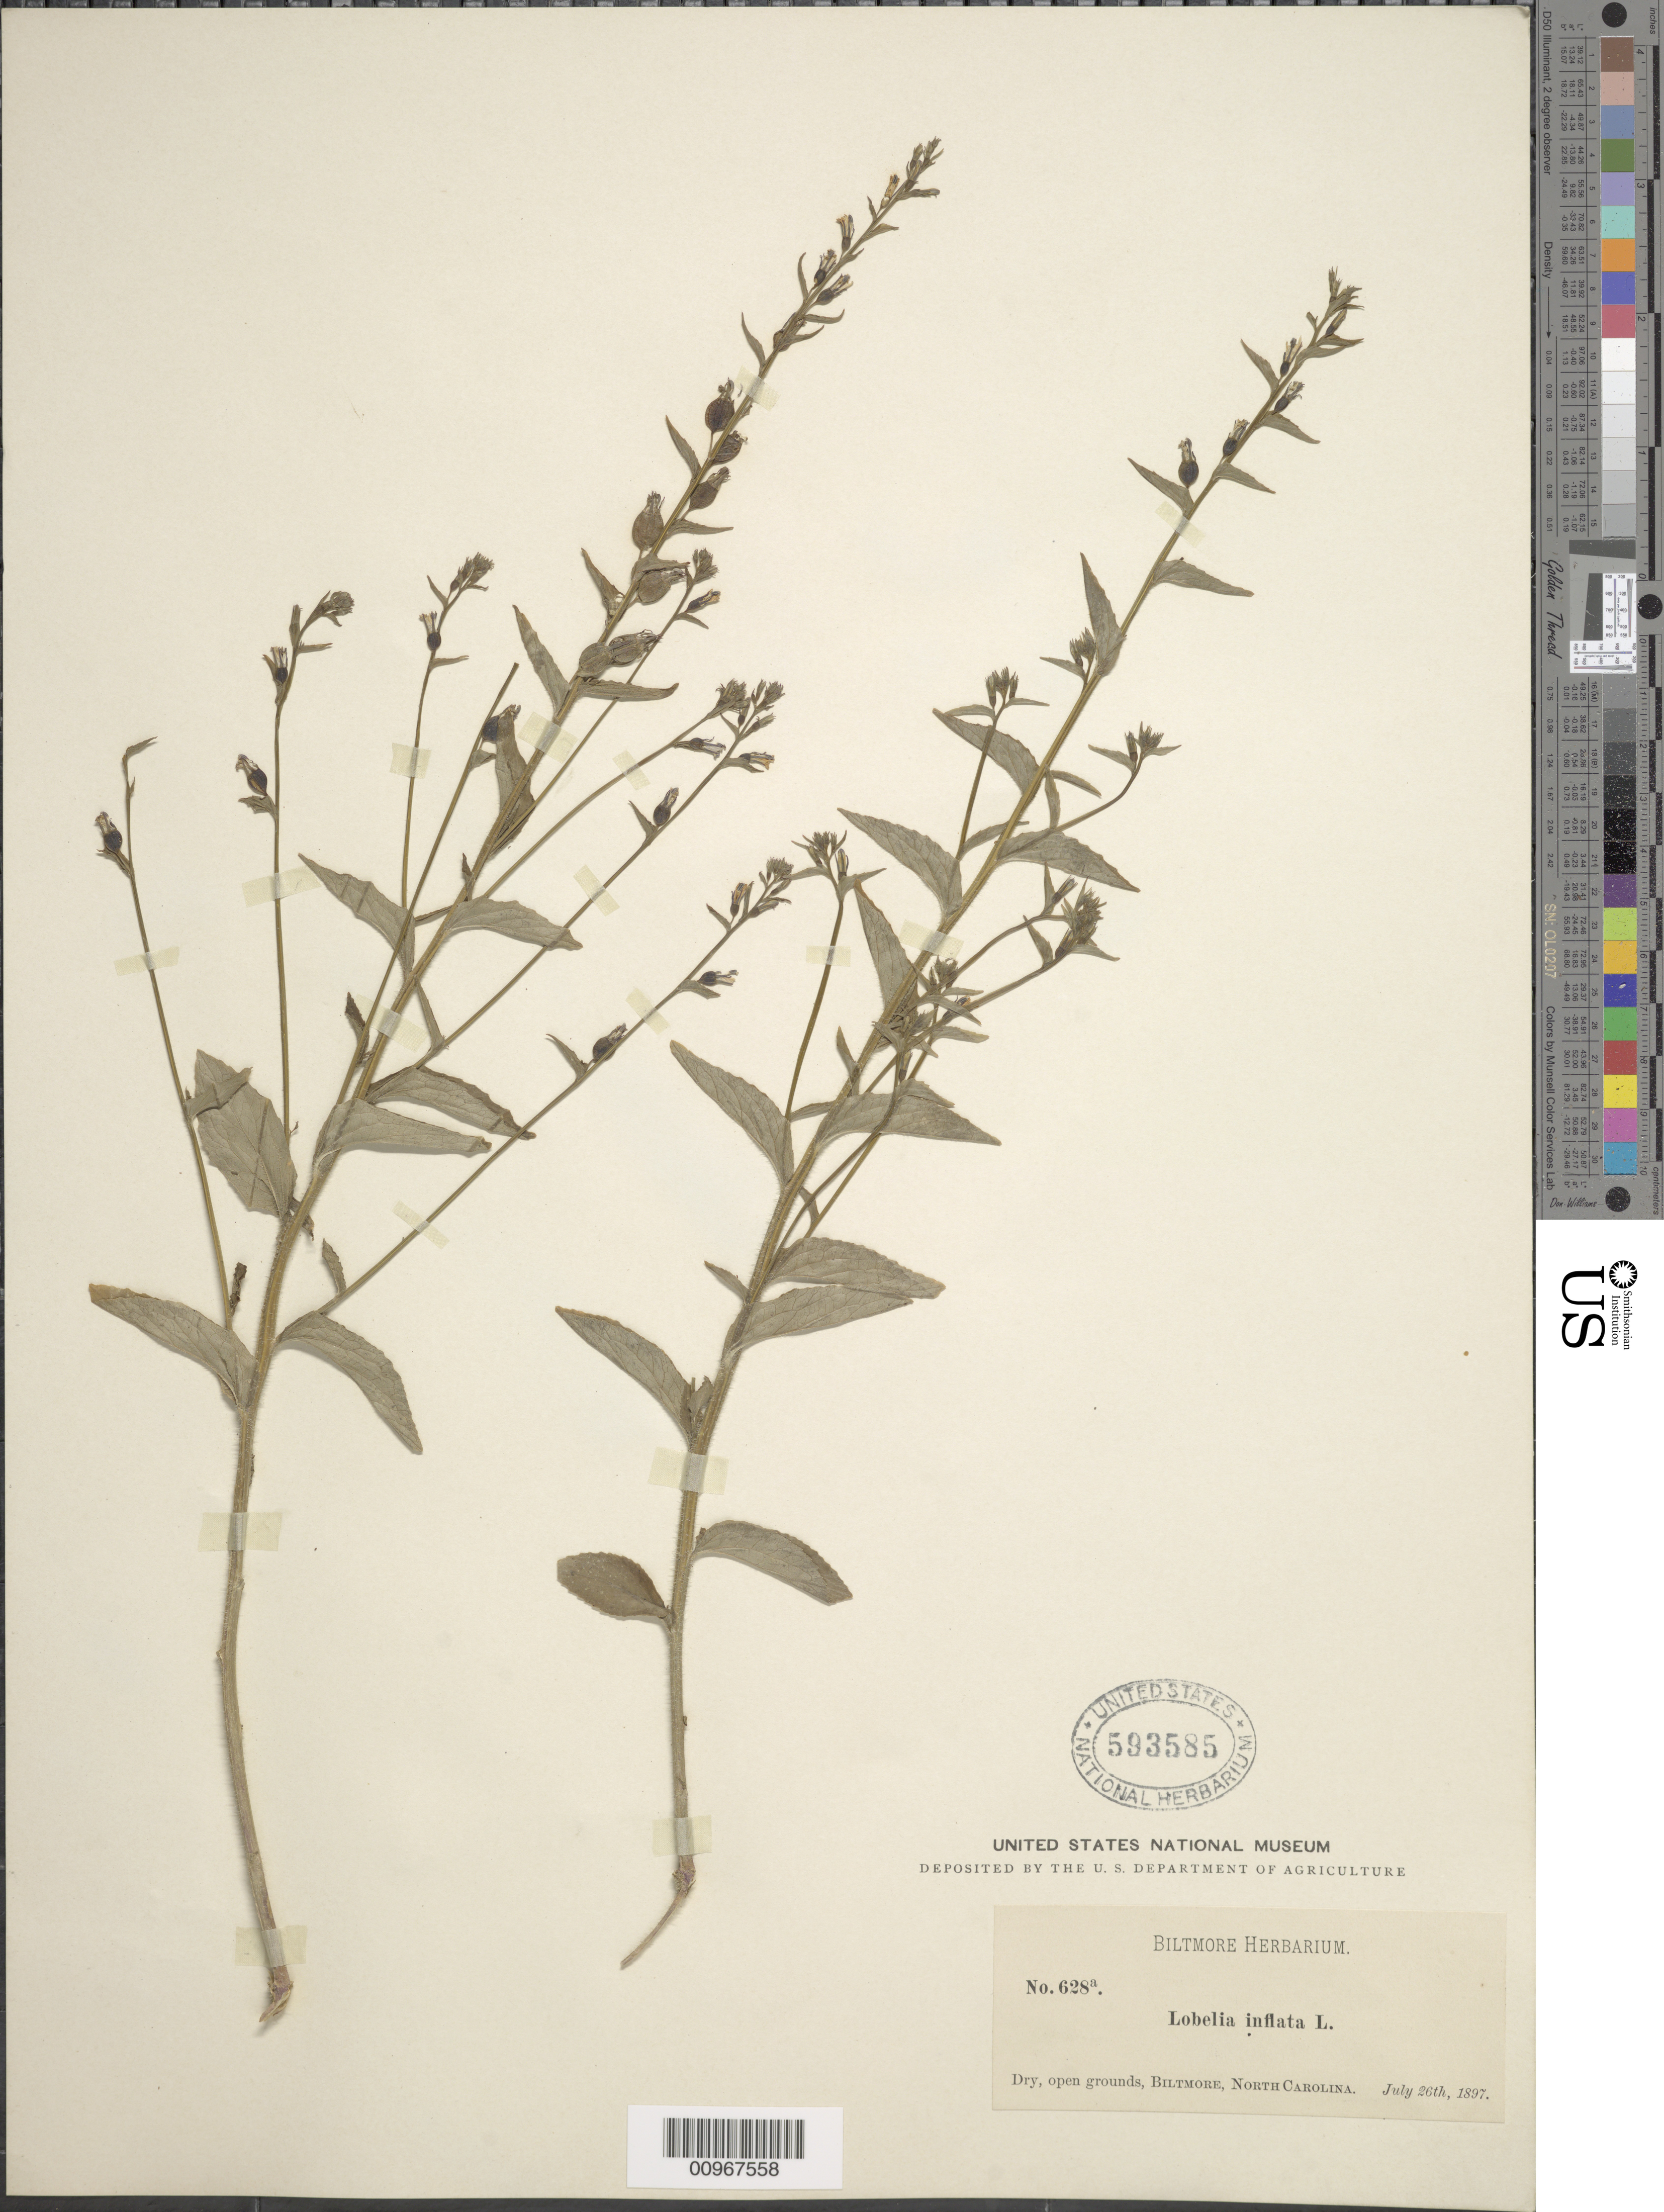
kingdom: Plantae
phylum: Tracheophyta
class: Magnoliopsida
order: Asterales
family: Campanulaceae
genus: Lobelia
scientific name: Lobelia inflata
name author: L.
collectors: ex herb. Biltmore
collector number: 628a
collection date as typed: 26 Jul 1897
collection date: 1897-07-26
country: United States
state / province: North Carolina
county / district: Buncombe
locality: Biltmore.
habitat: dry open grounds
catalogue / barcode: US 593585